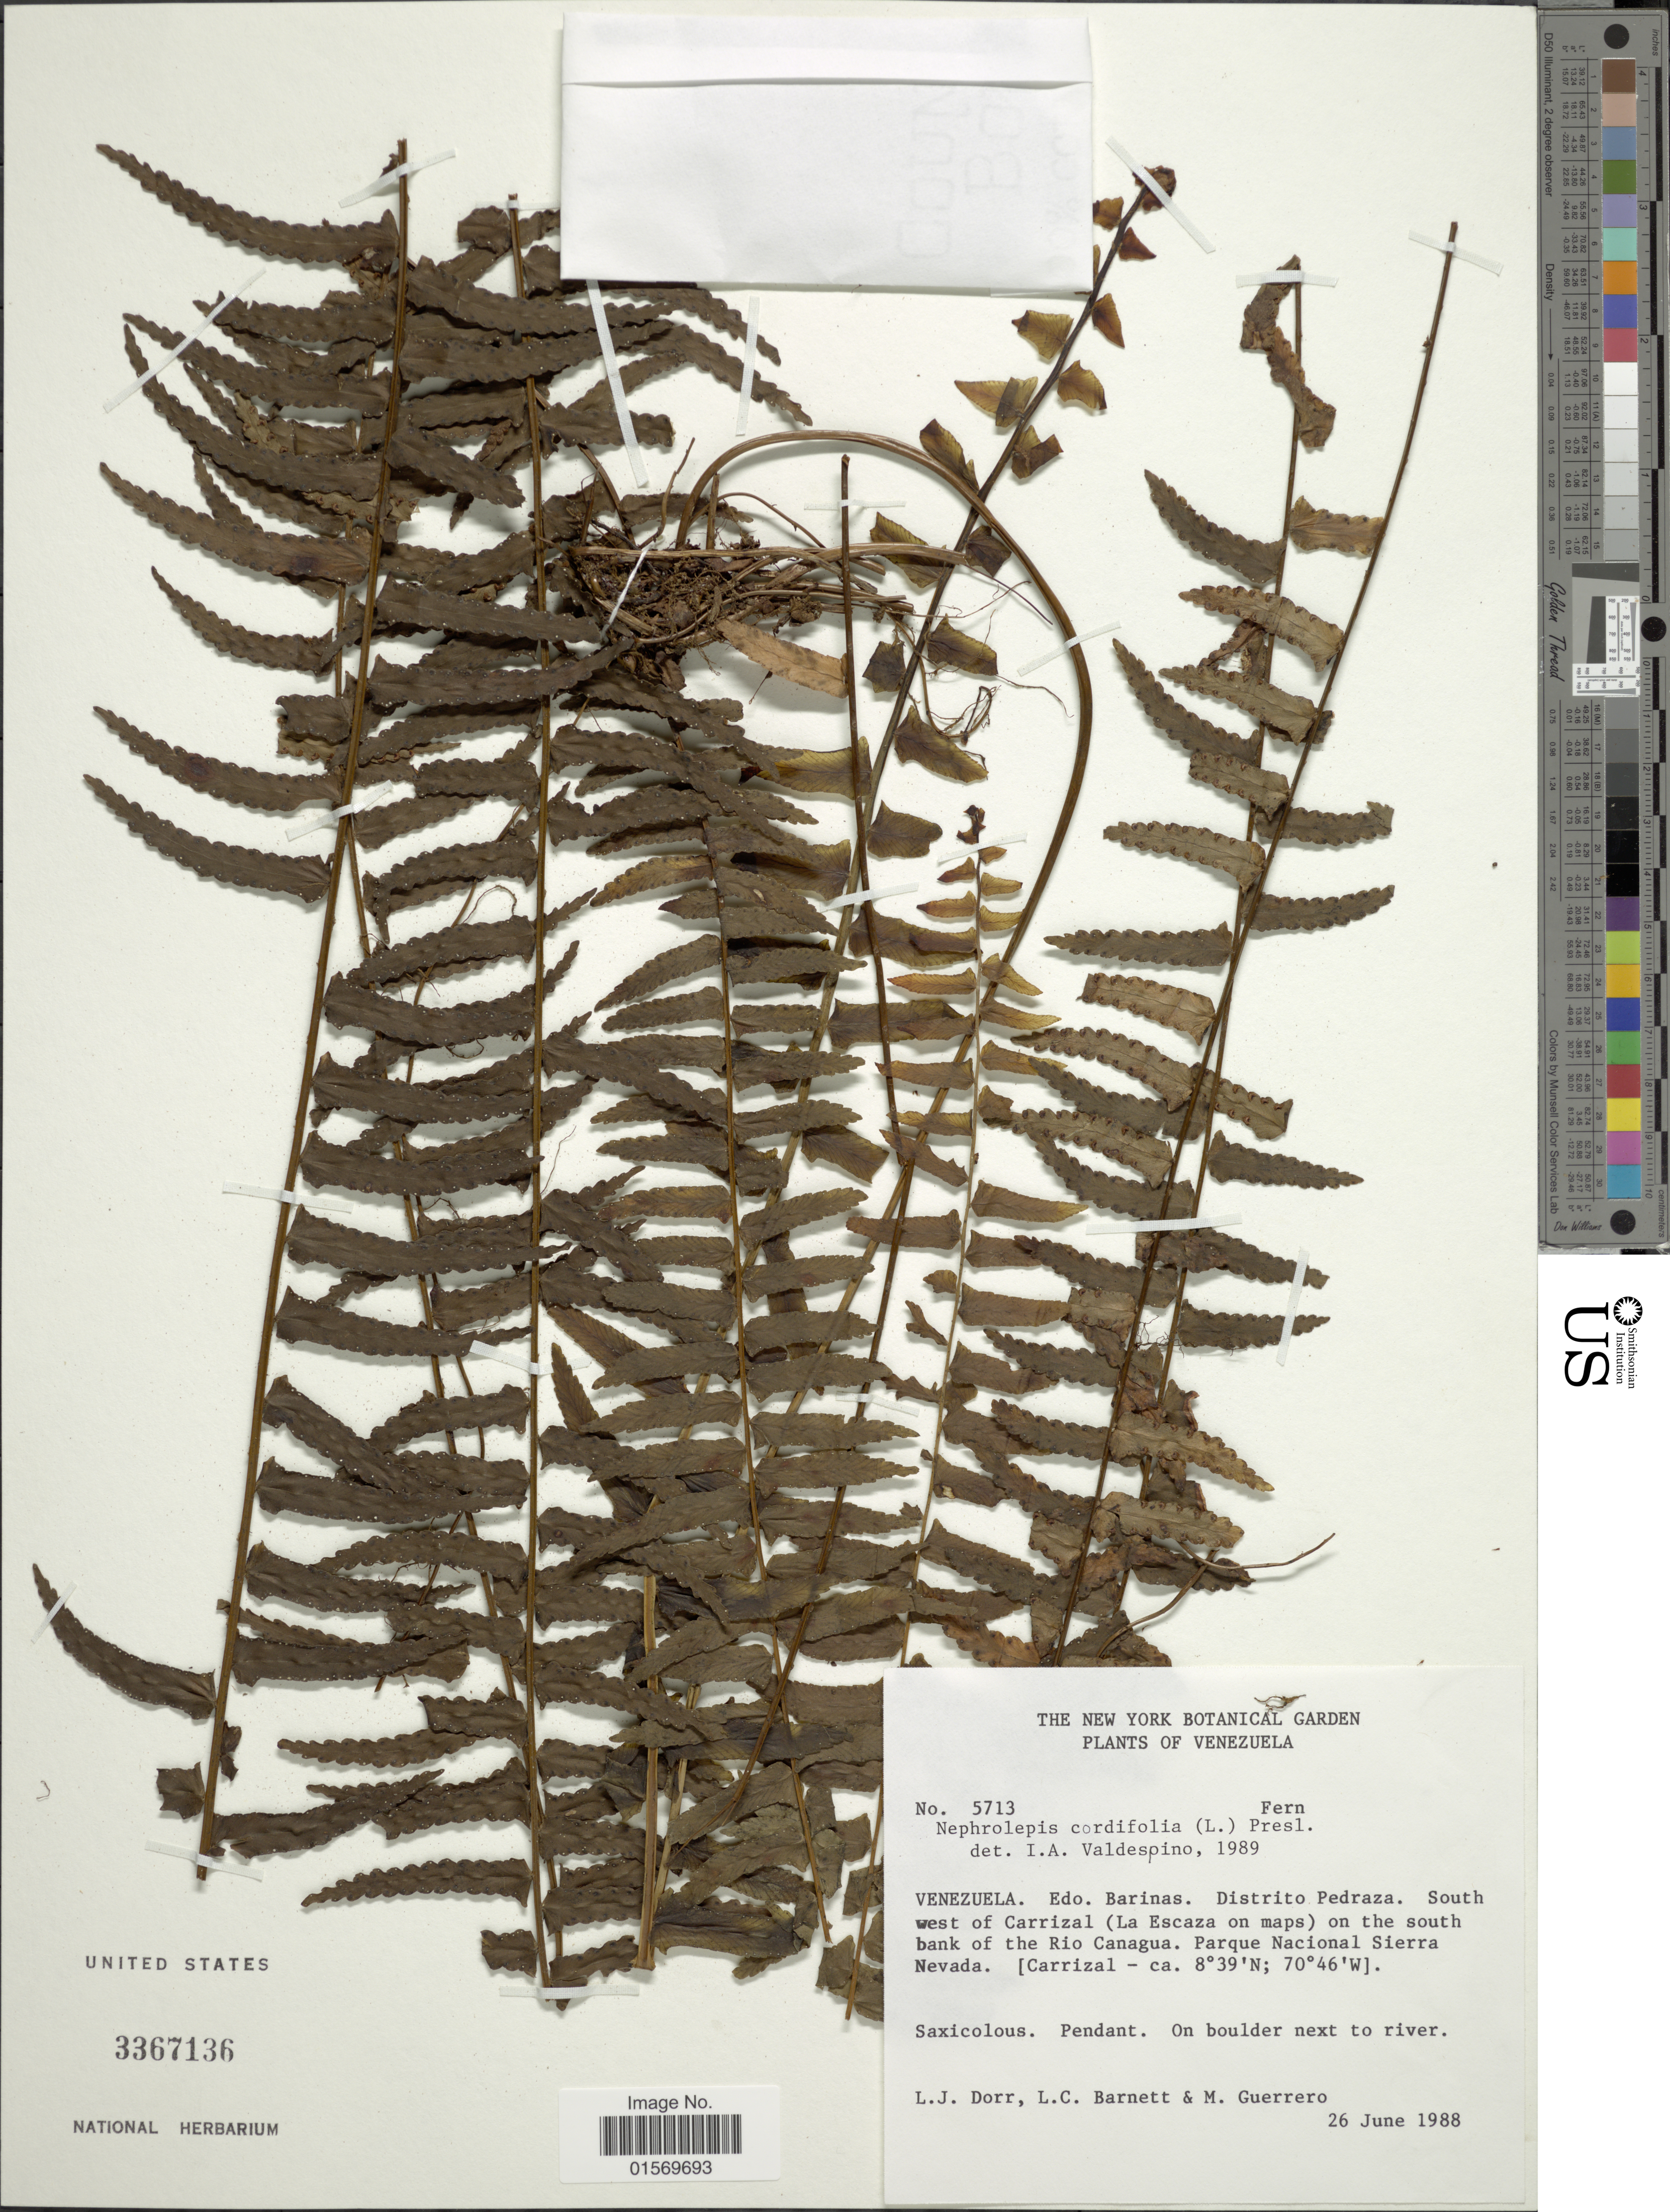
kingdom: Plantae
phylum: Tracheophyta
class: Polypodiopsida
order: Polypodiales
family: Nephrolepidaceae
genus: Nephrolepis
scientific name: Nephrolepis cordifolia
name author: (L.) C. Presl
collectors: L. J. Dorr, L. C. Barnett & M. Guerrero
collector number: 5713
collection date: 1988-06-26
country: Venezuela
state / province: Barinas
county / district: Pedraza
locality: SW of Carrizal (La Escaza on maps) on the south bank of the Rio Canagua, Parque Nacional Sierra Nevada.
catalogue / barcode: US 3367136